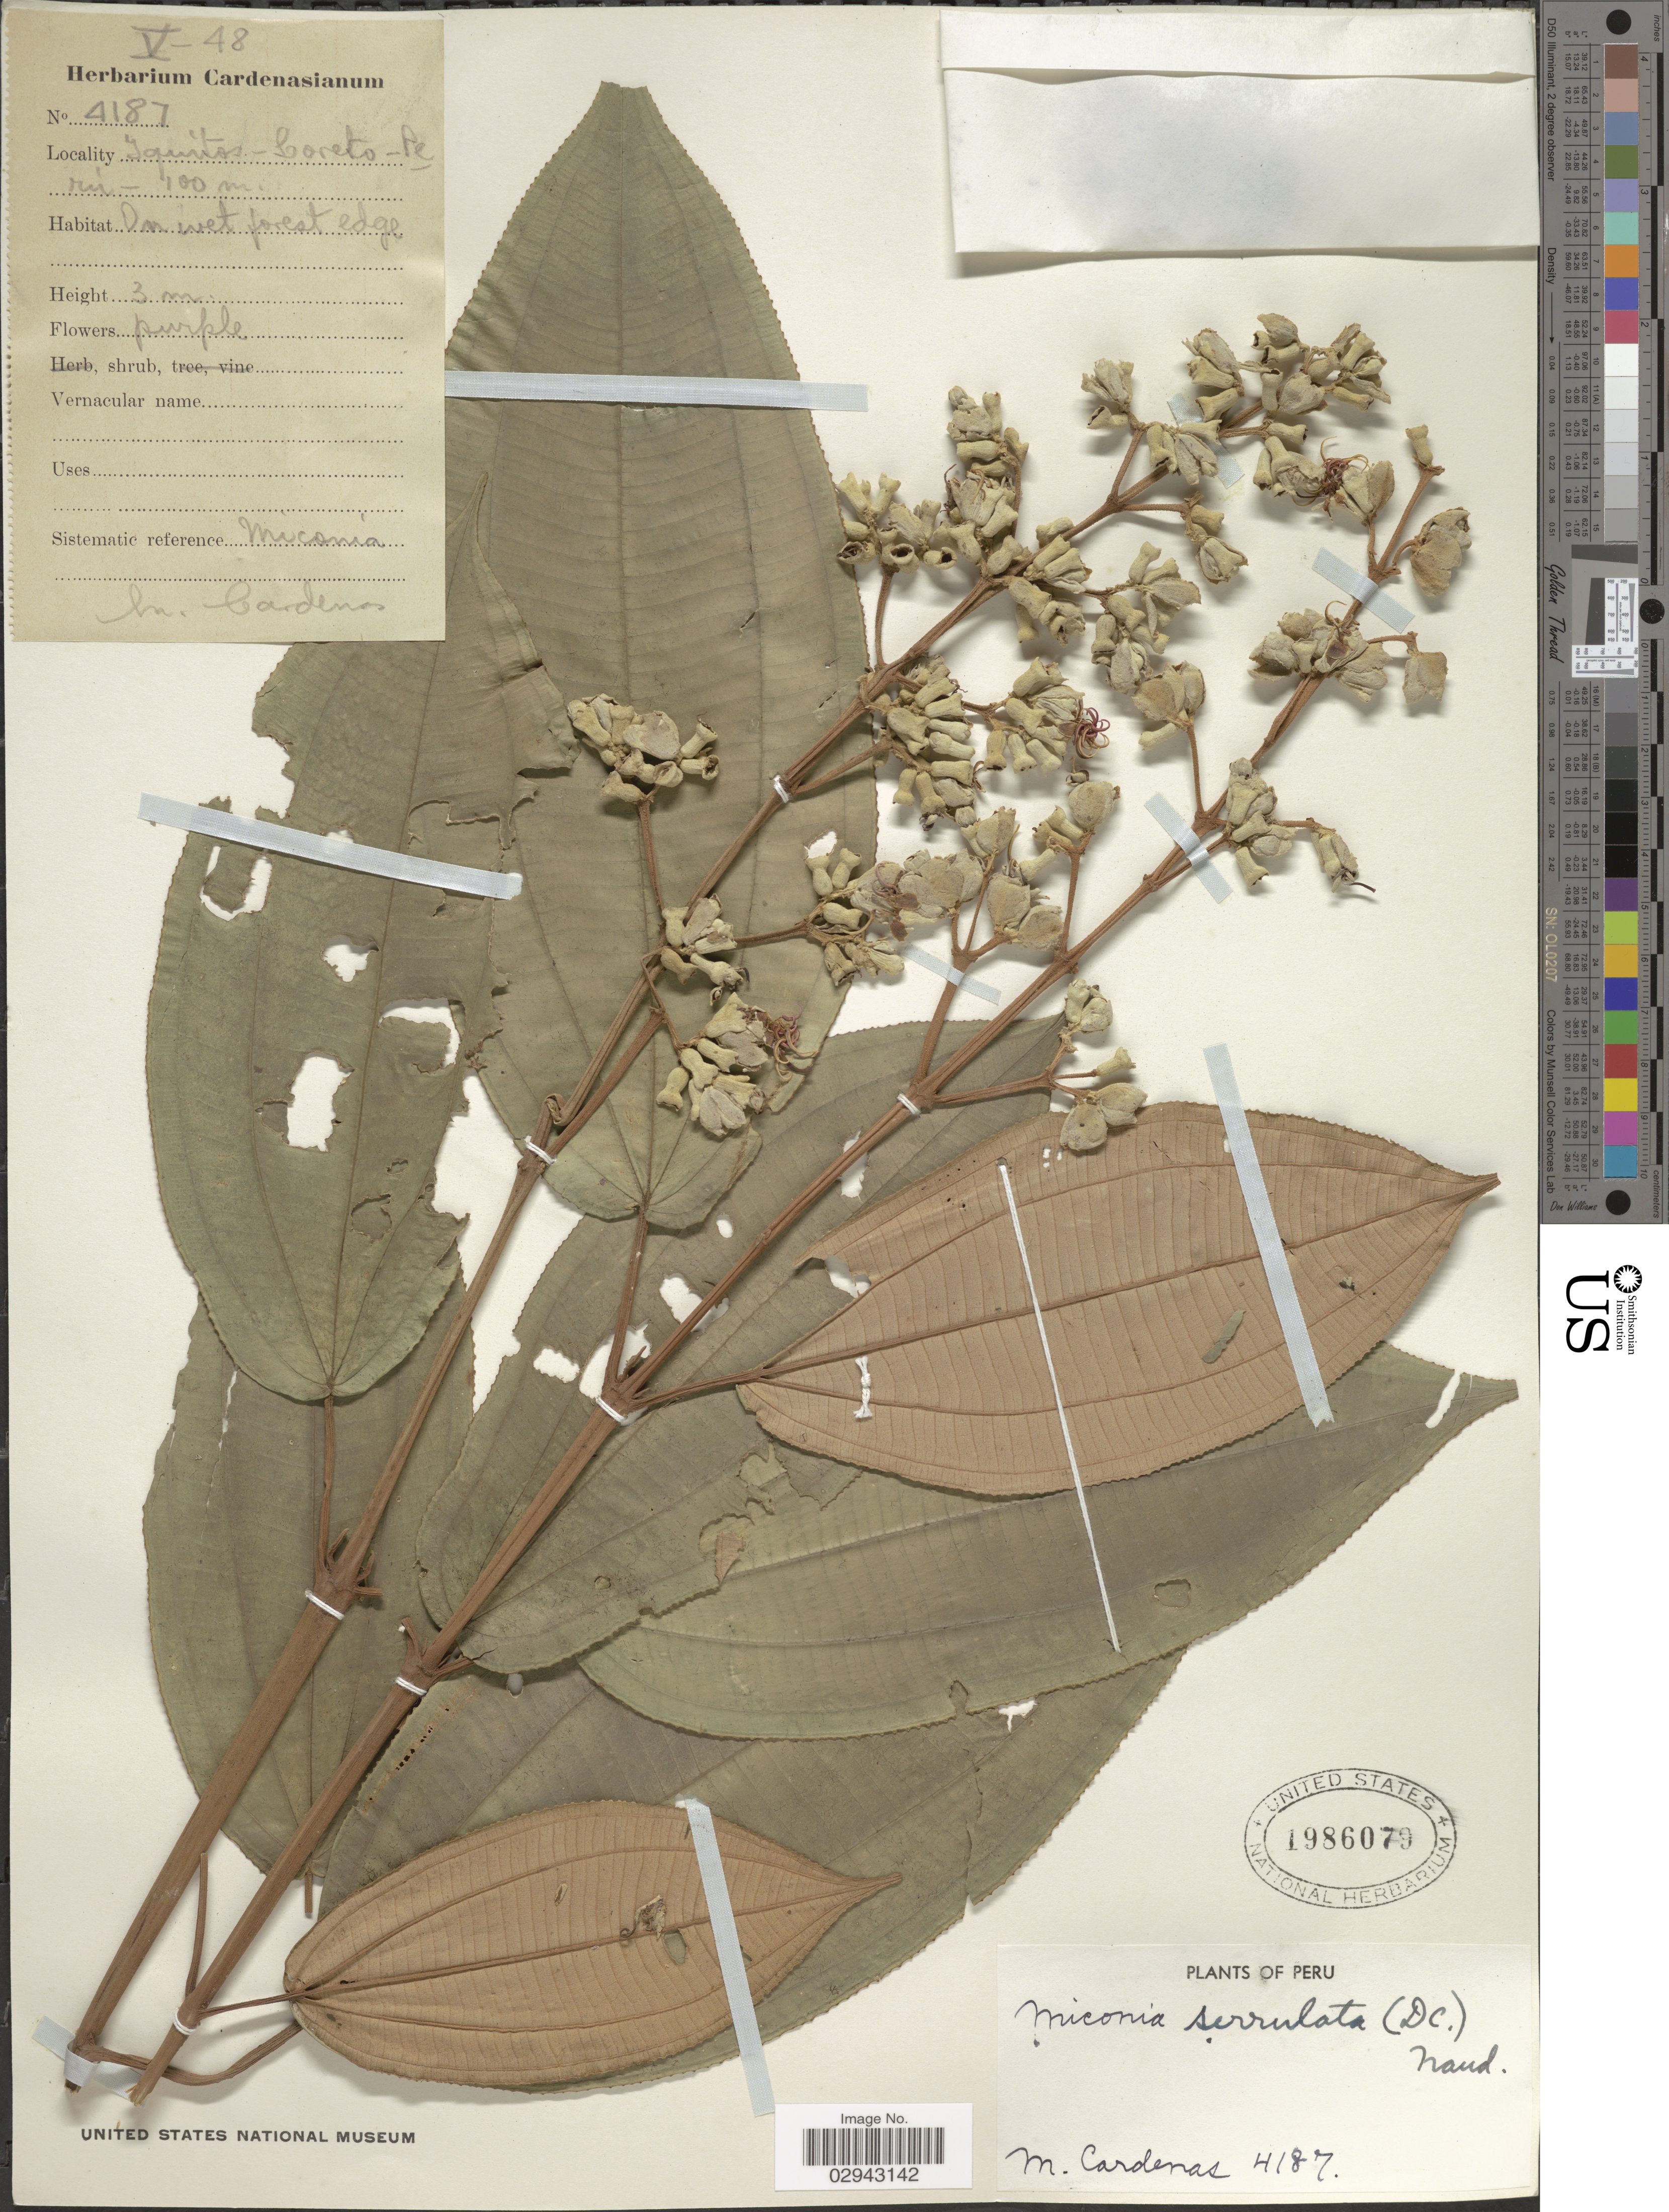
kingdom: Plantae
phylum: Tracheophyta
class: Magnoliopsida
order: Myrtales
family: Melastomataceae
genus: Miconia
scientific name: Miconia serrulata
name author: (DC.) Naudin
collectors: M. Cárdenas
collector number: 4187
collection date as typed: Transcribed d/m/y: /5/48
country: Peru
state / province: Loreto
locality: Iquitos.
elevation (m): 100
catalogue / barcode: US 1986079